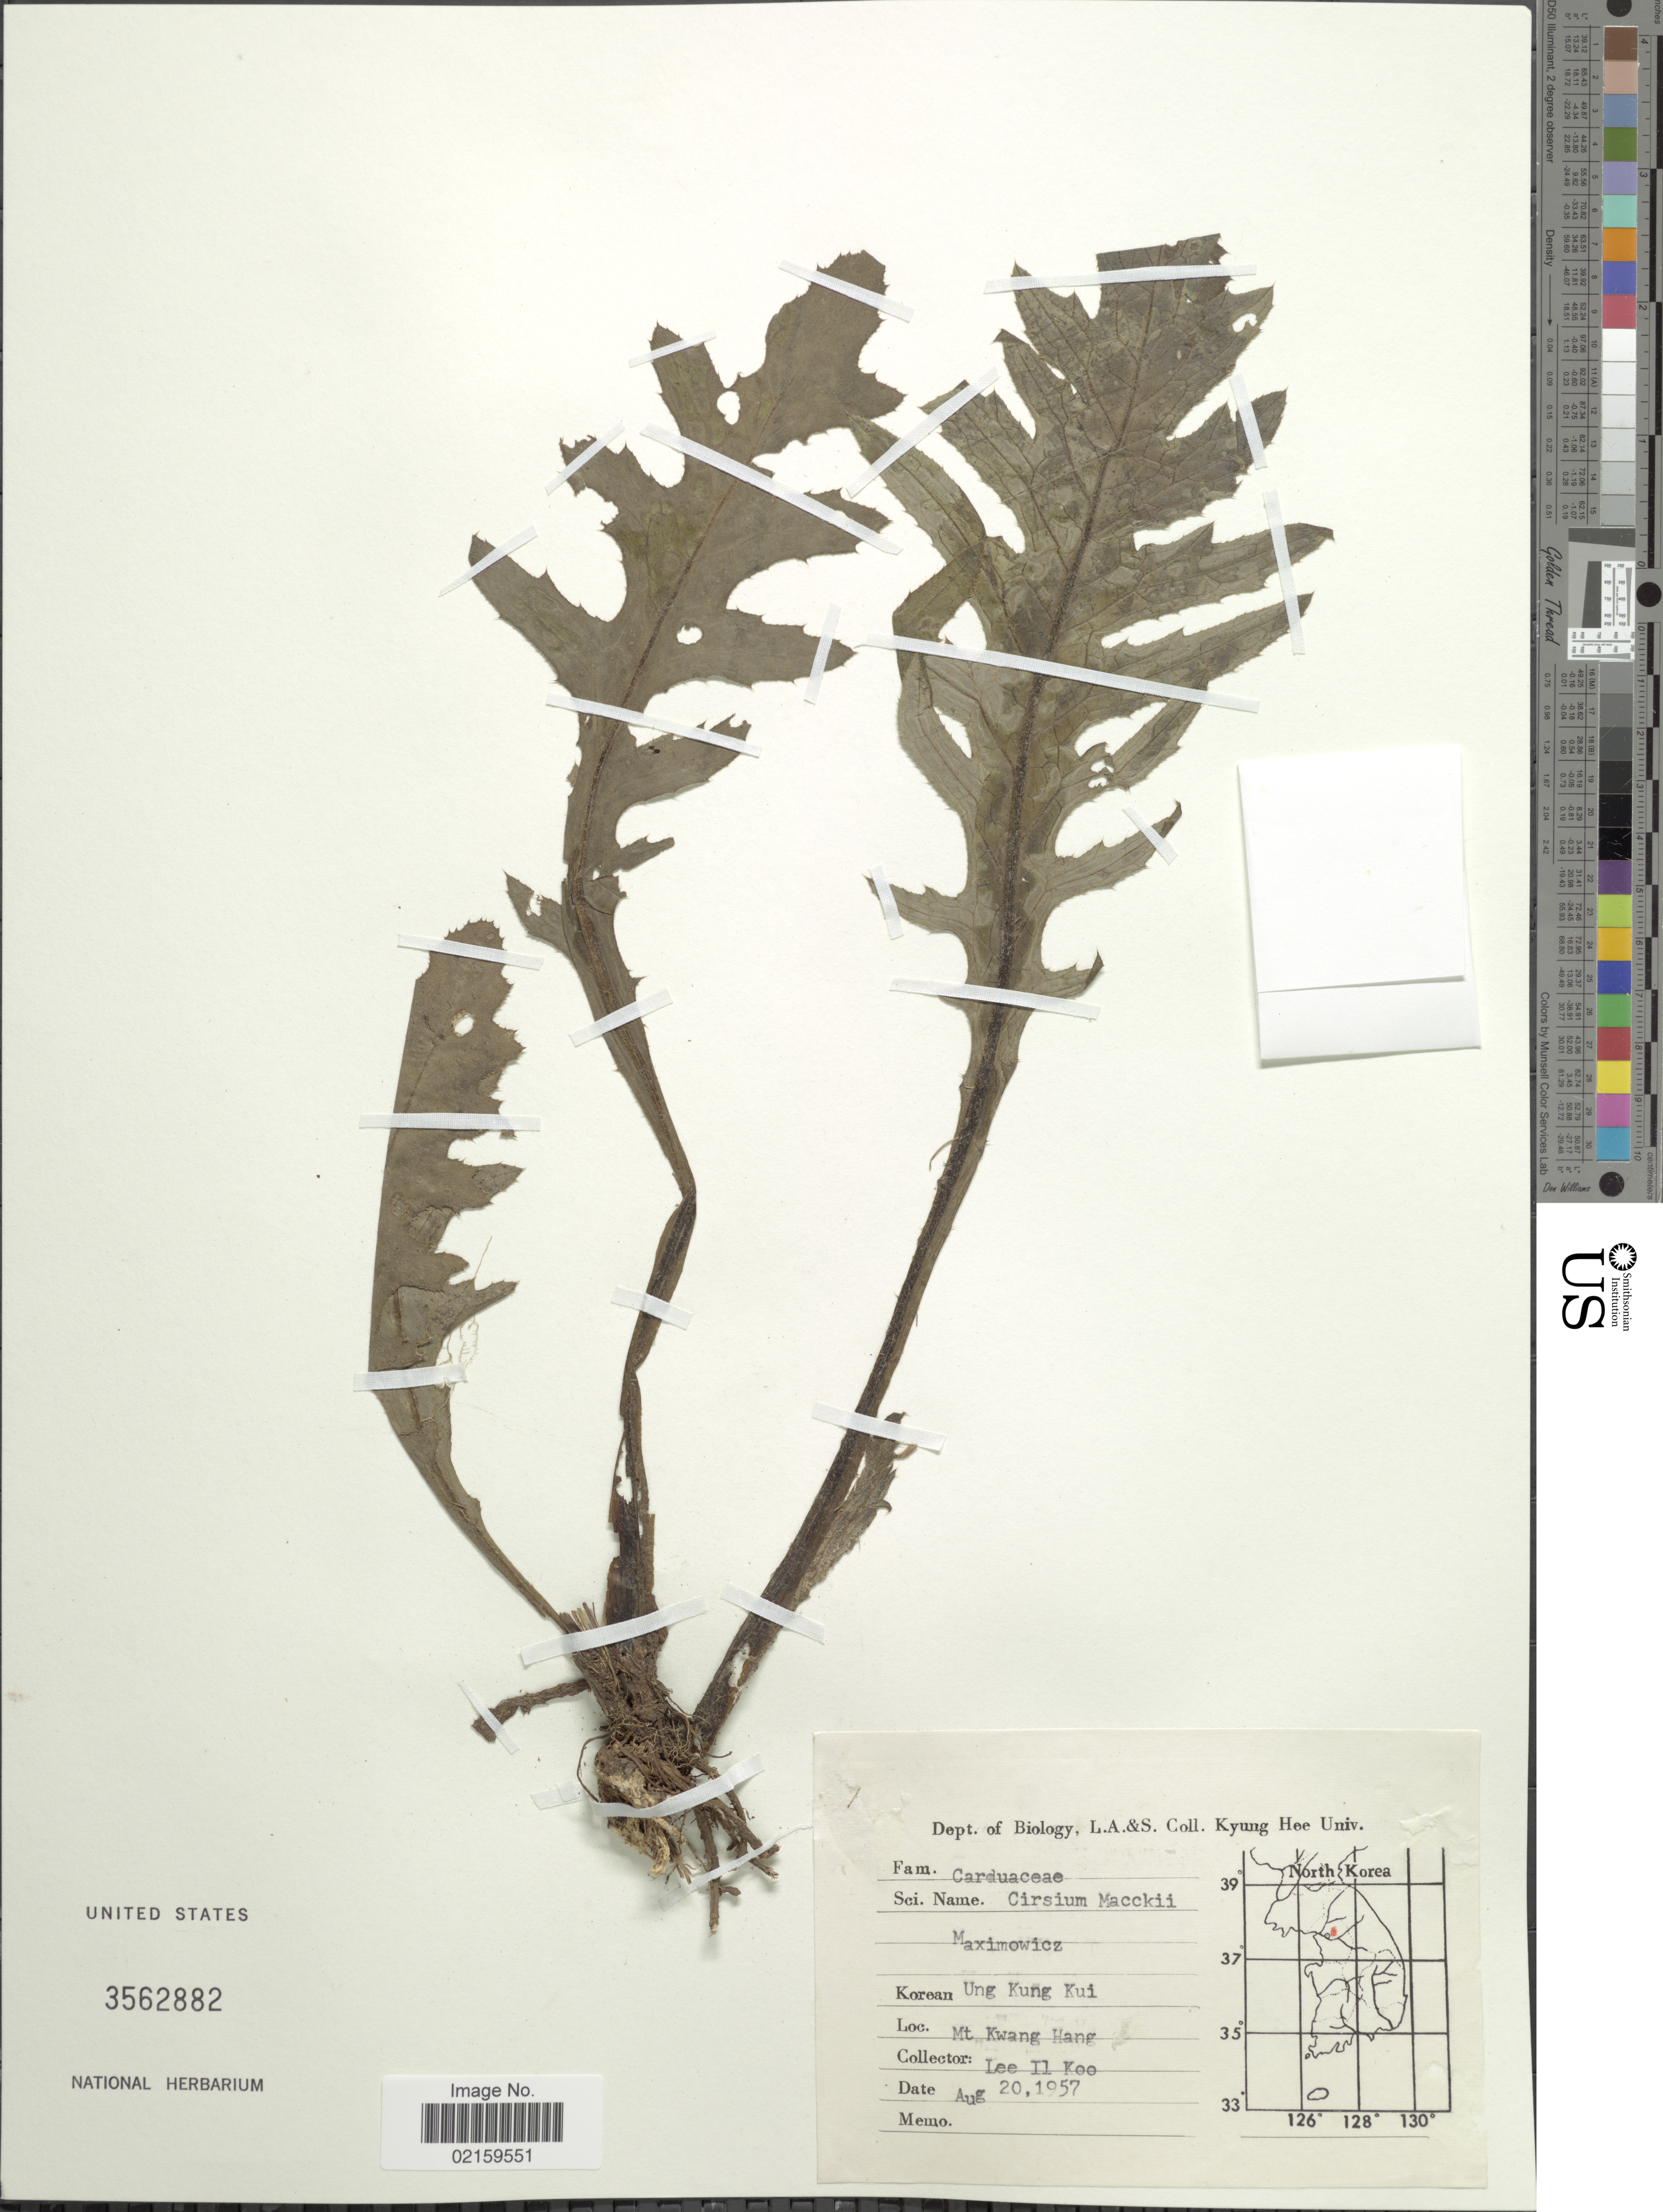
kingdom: Plantae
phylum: Tracheophyta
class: Magnoliopsida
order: Asterales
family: Asteraceae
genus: Cirsium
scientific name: Cirsium japonicum var. maackii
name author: (Maxim.) Matsum.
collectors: Il-Ko Lee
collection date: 1957-08-20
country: South Korea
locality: Mt. Kwang Hang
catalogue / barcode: US 3562882